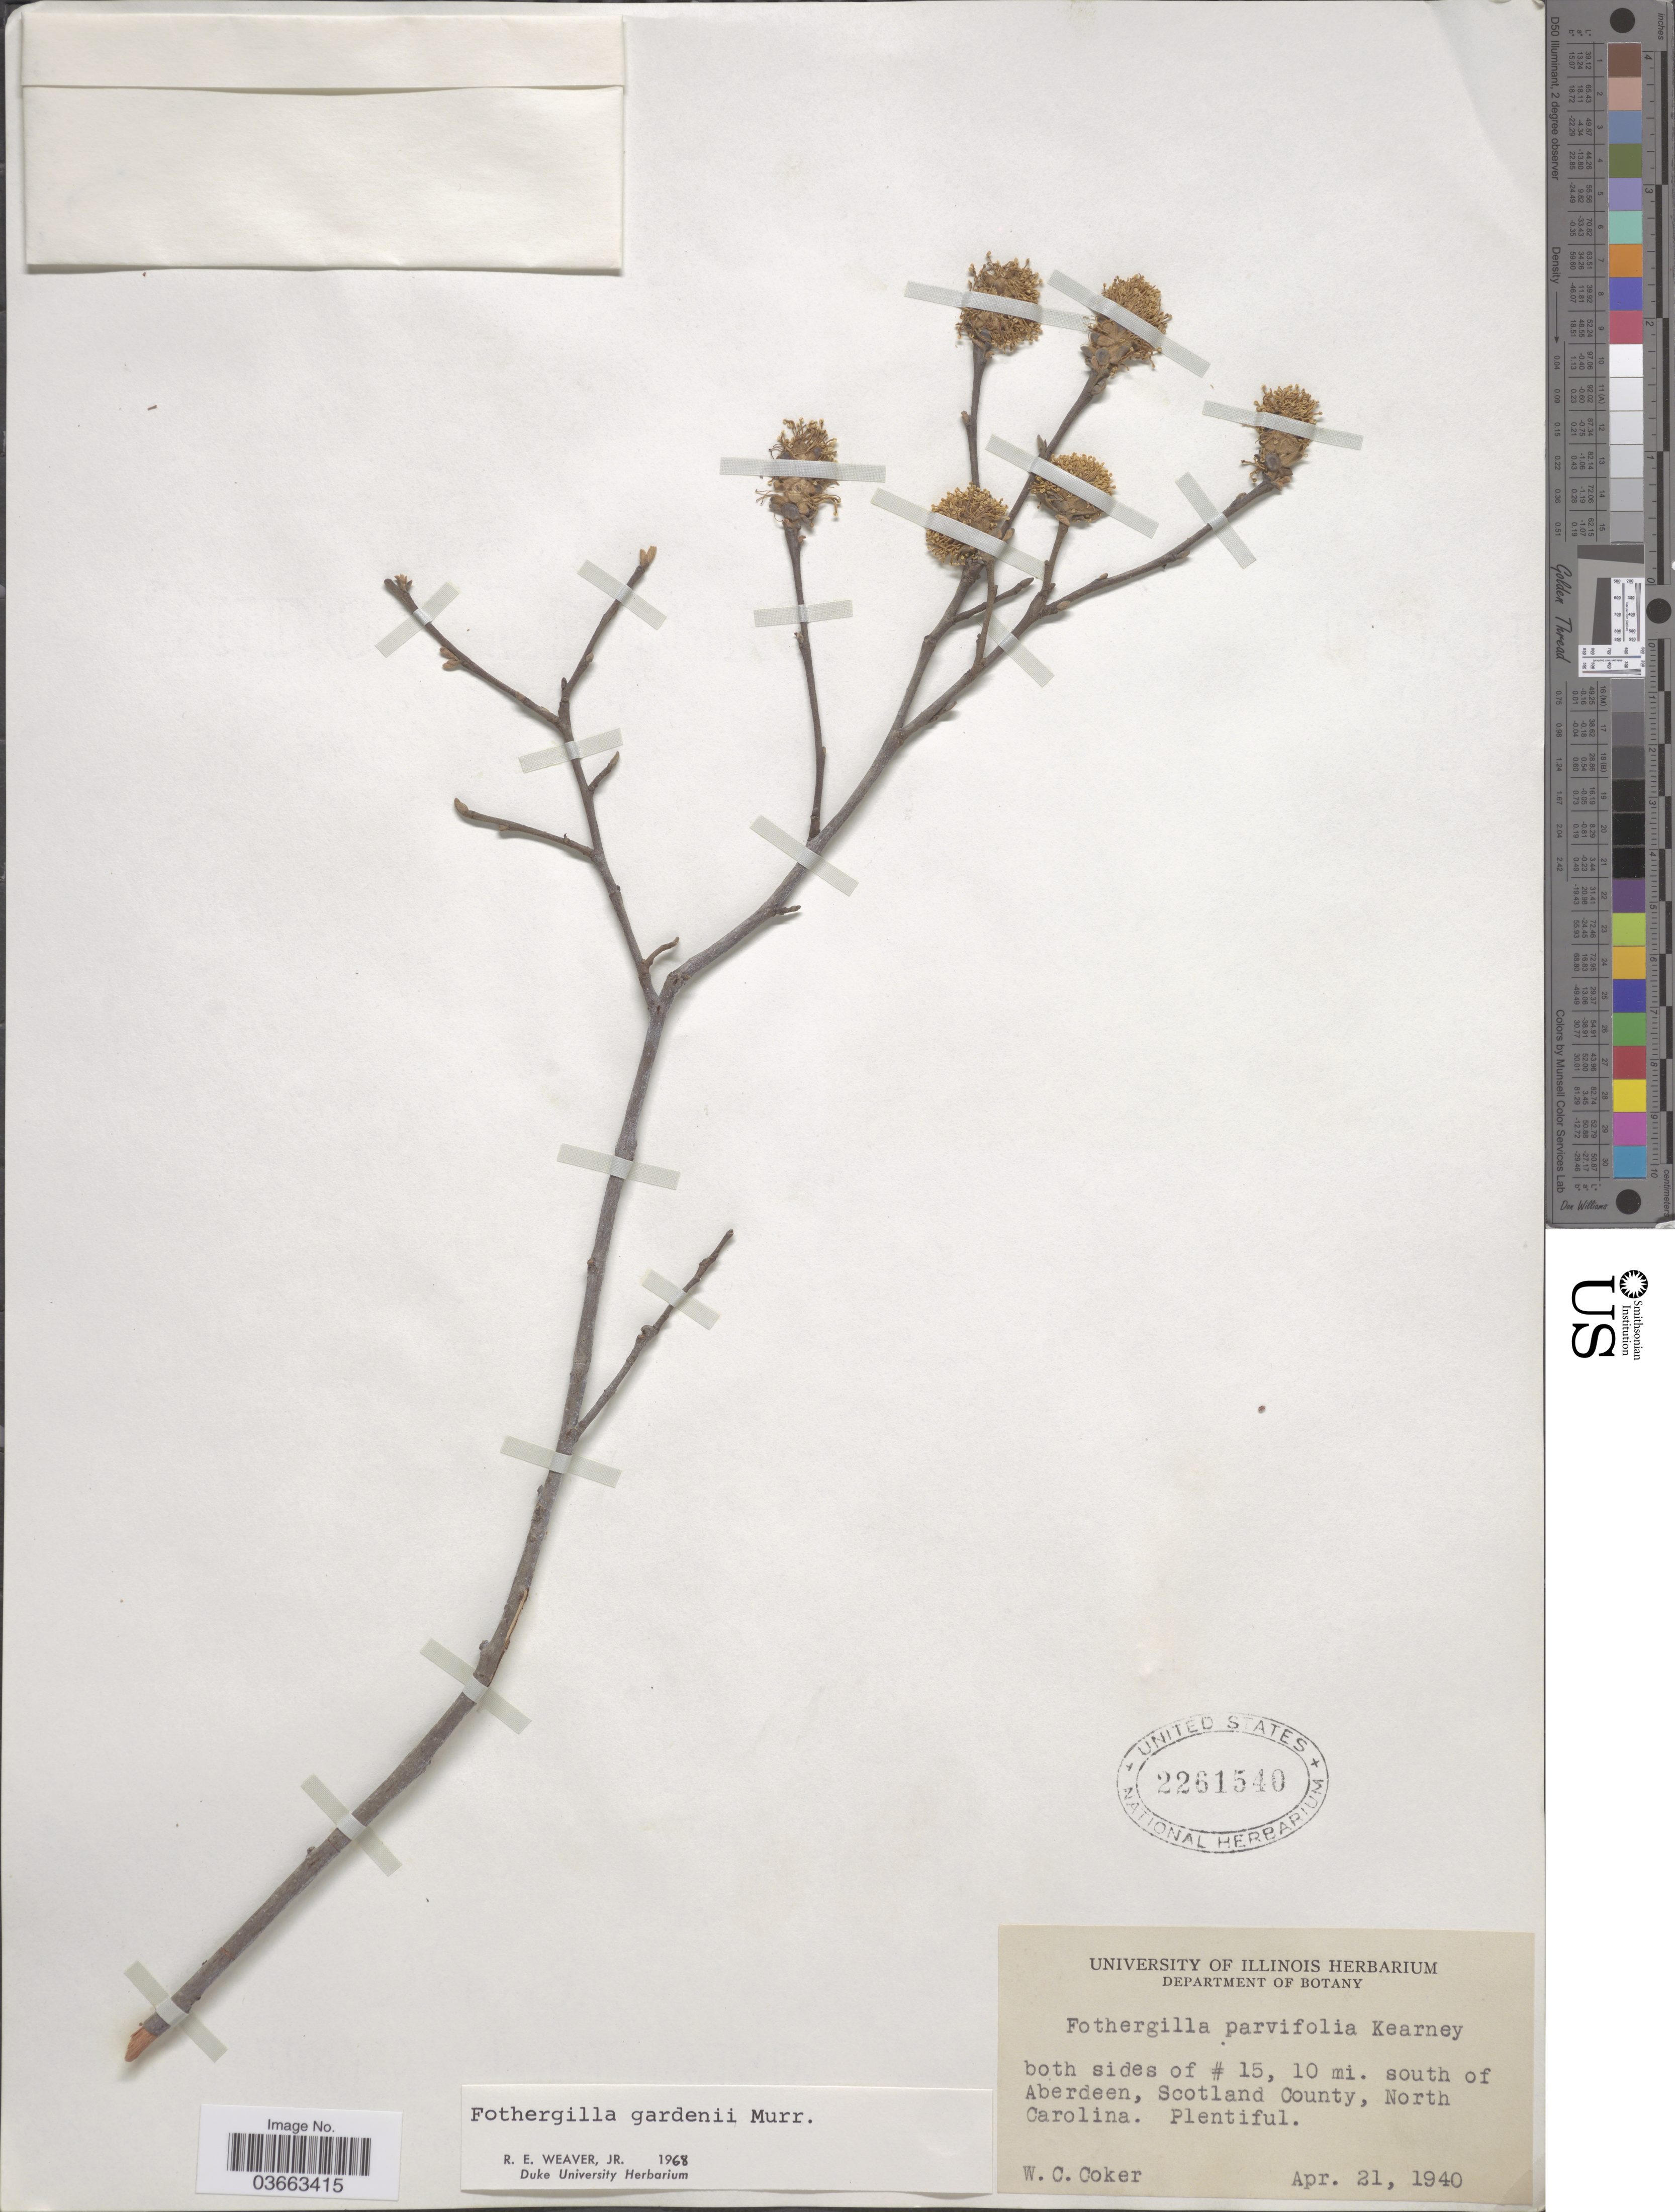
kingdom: Plantae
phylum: Tracheophyta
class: Magnoliopsida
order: Saxifragales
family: Hamamelidaceae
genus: Fothergilla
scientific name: Fothergilla gardenii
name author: L.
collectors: W. Coker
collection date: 1940-04-21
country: United States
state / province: North Carolina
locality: Both sides of # 15, 10 mi. south of Aberdeen, Scotland County.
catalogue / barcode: US 2261540